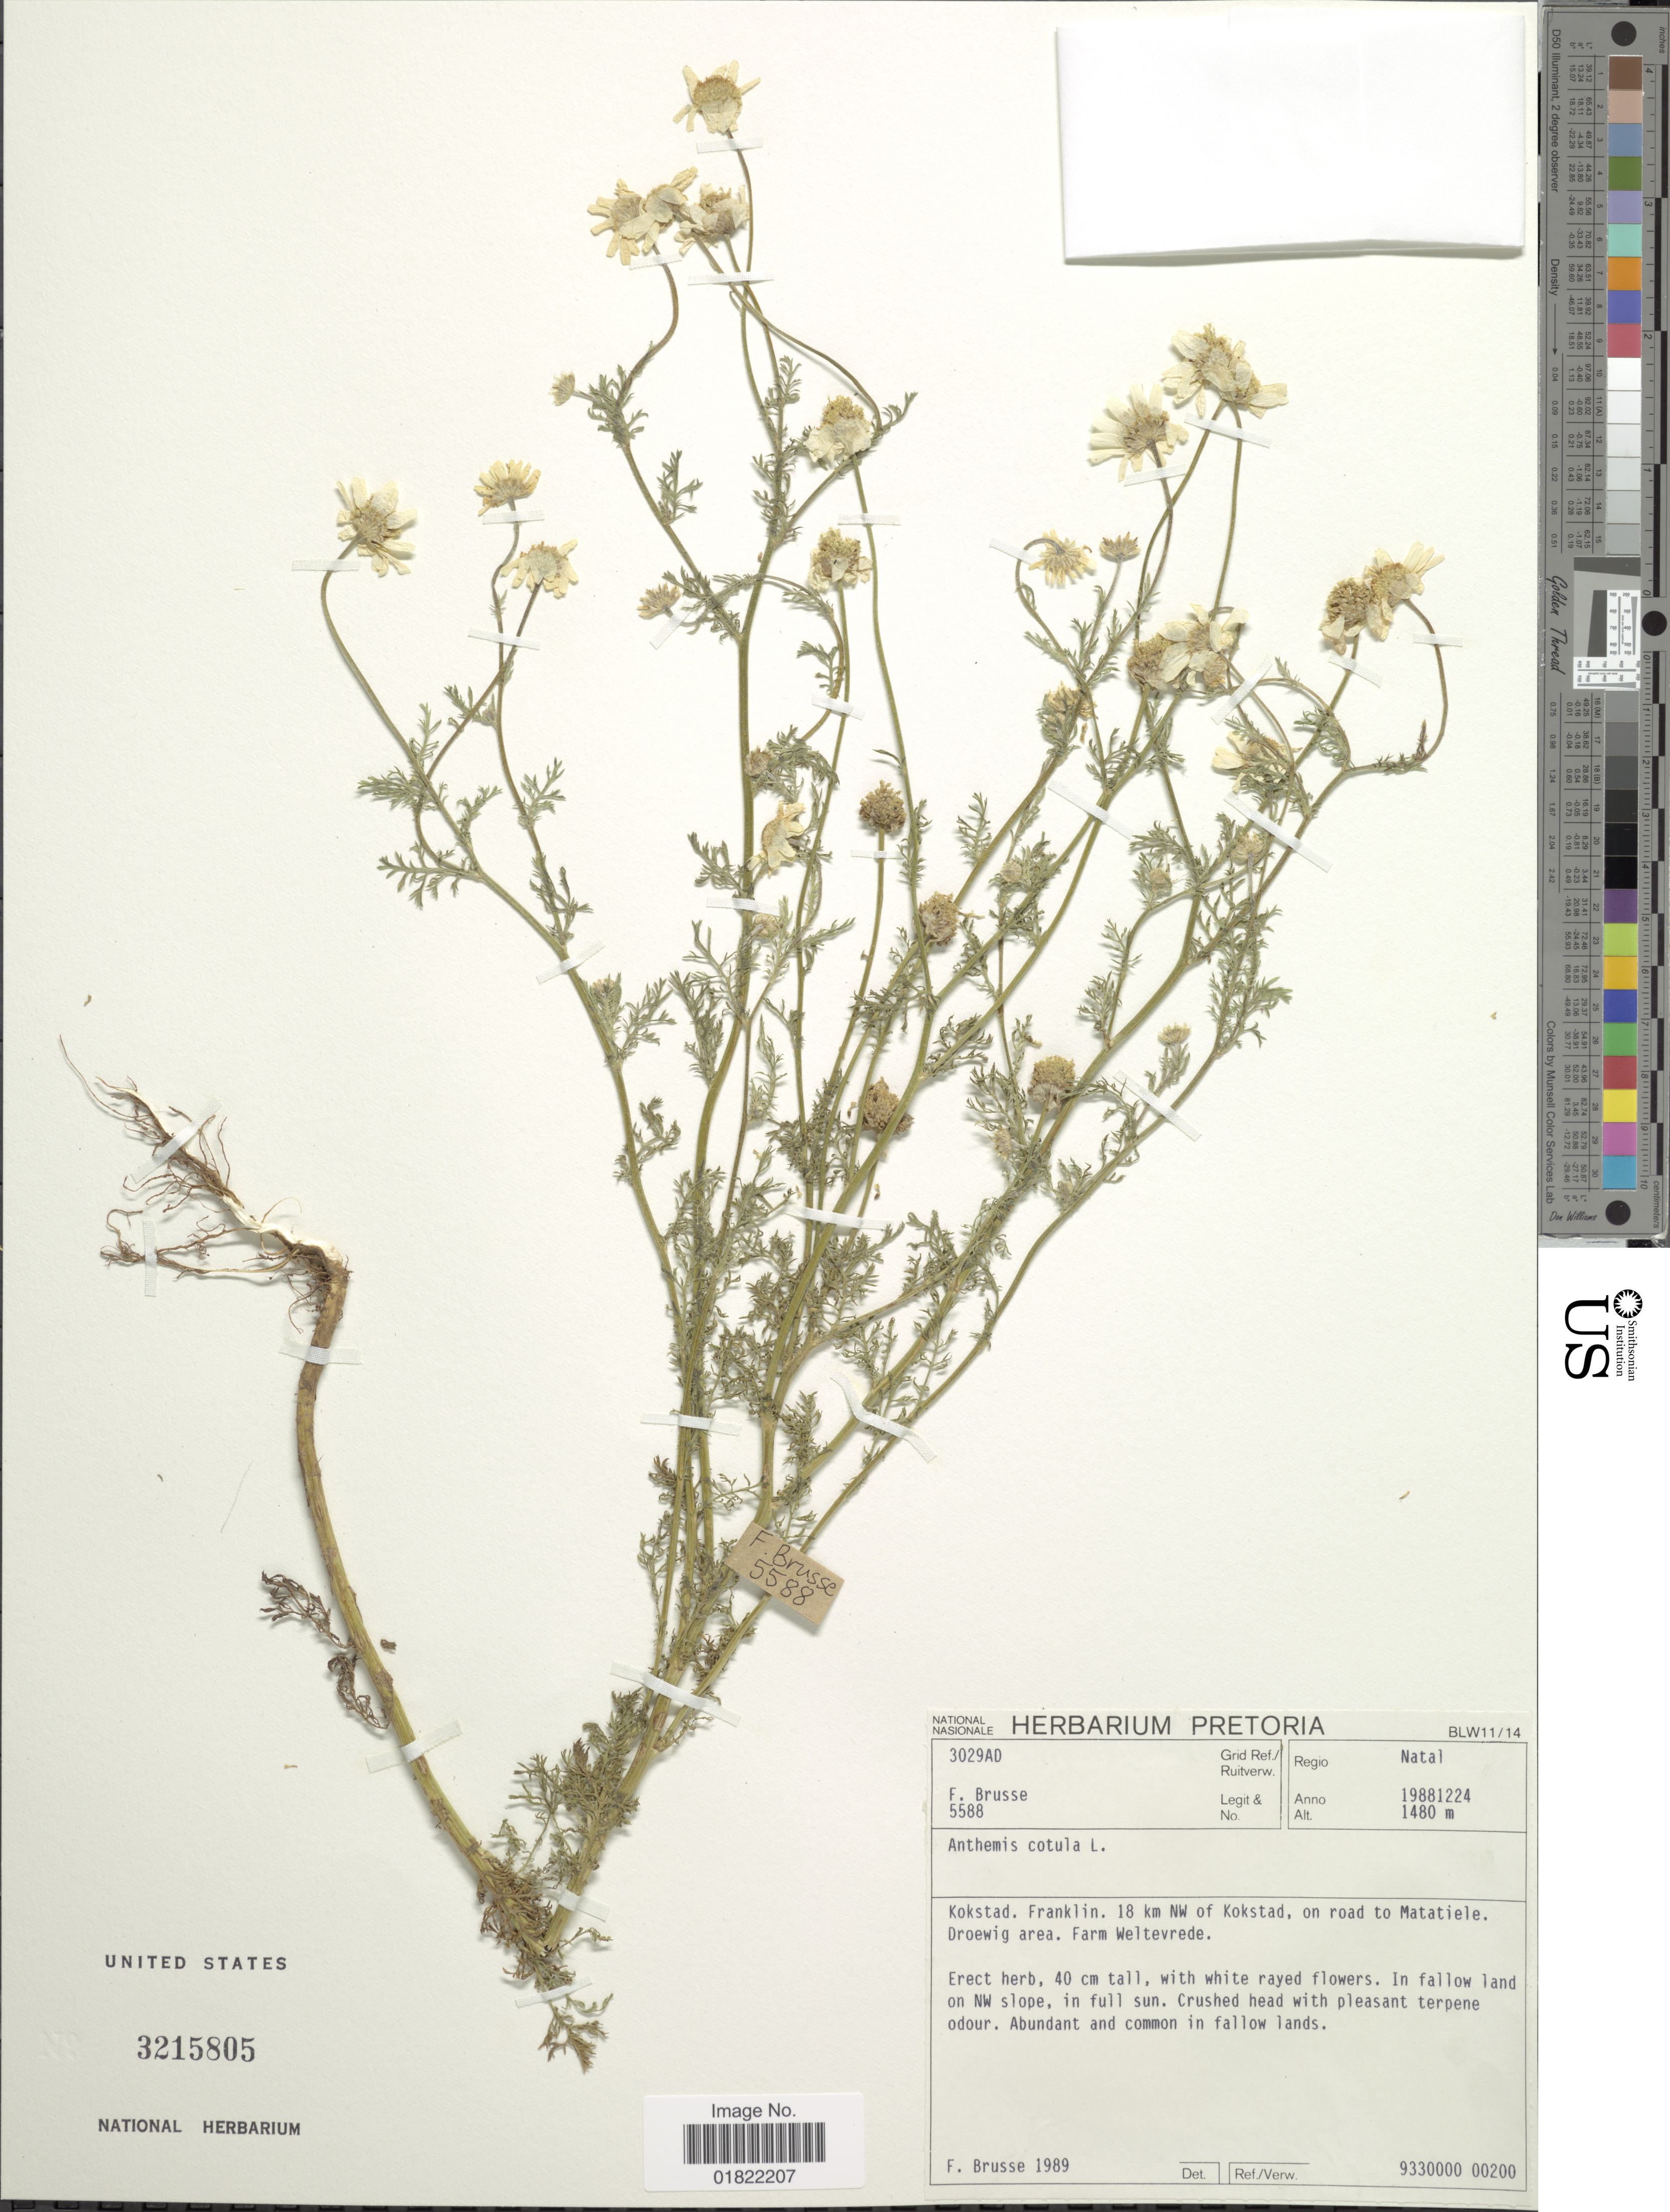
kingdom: Plantae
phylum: Tracheophyta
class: Magnoliopsida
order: Asterales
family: Asteraceae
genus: Anthemis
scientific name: Anthemis cotula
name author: L.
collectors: F. A. Brusse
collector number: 5588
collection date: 1988-12-24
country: South Africa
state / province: KwaZulu-Natal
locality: Regio, Natal, Grid Ref./ Ruitverw. 3029AD, Kokstad, Franklin, 18 km NW of Kokstad, on road to Matatiele Droewig area, Farm Weltevrede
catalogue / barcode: US 3215805